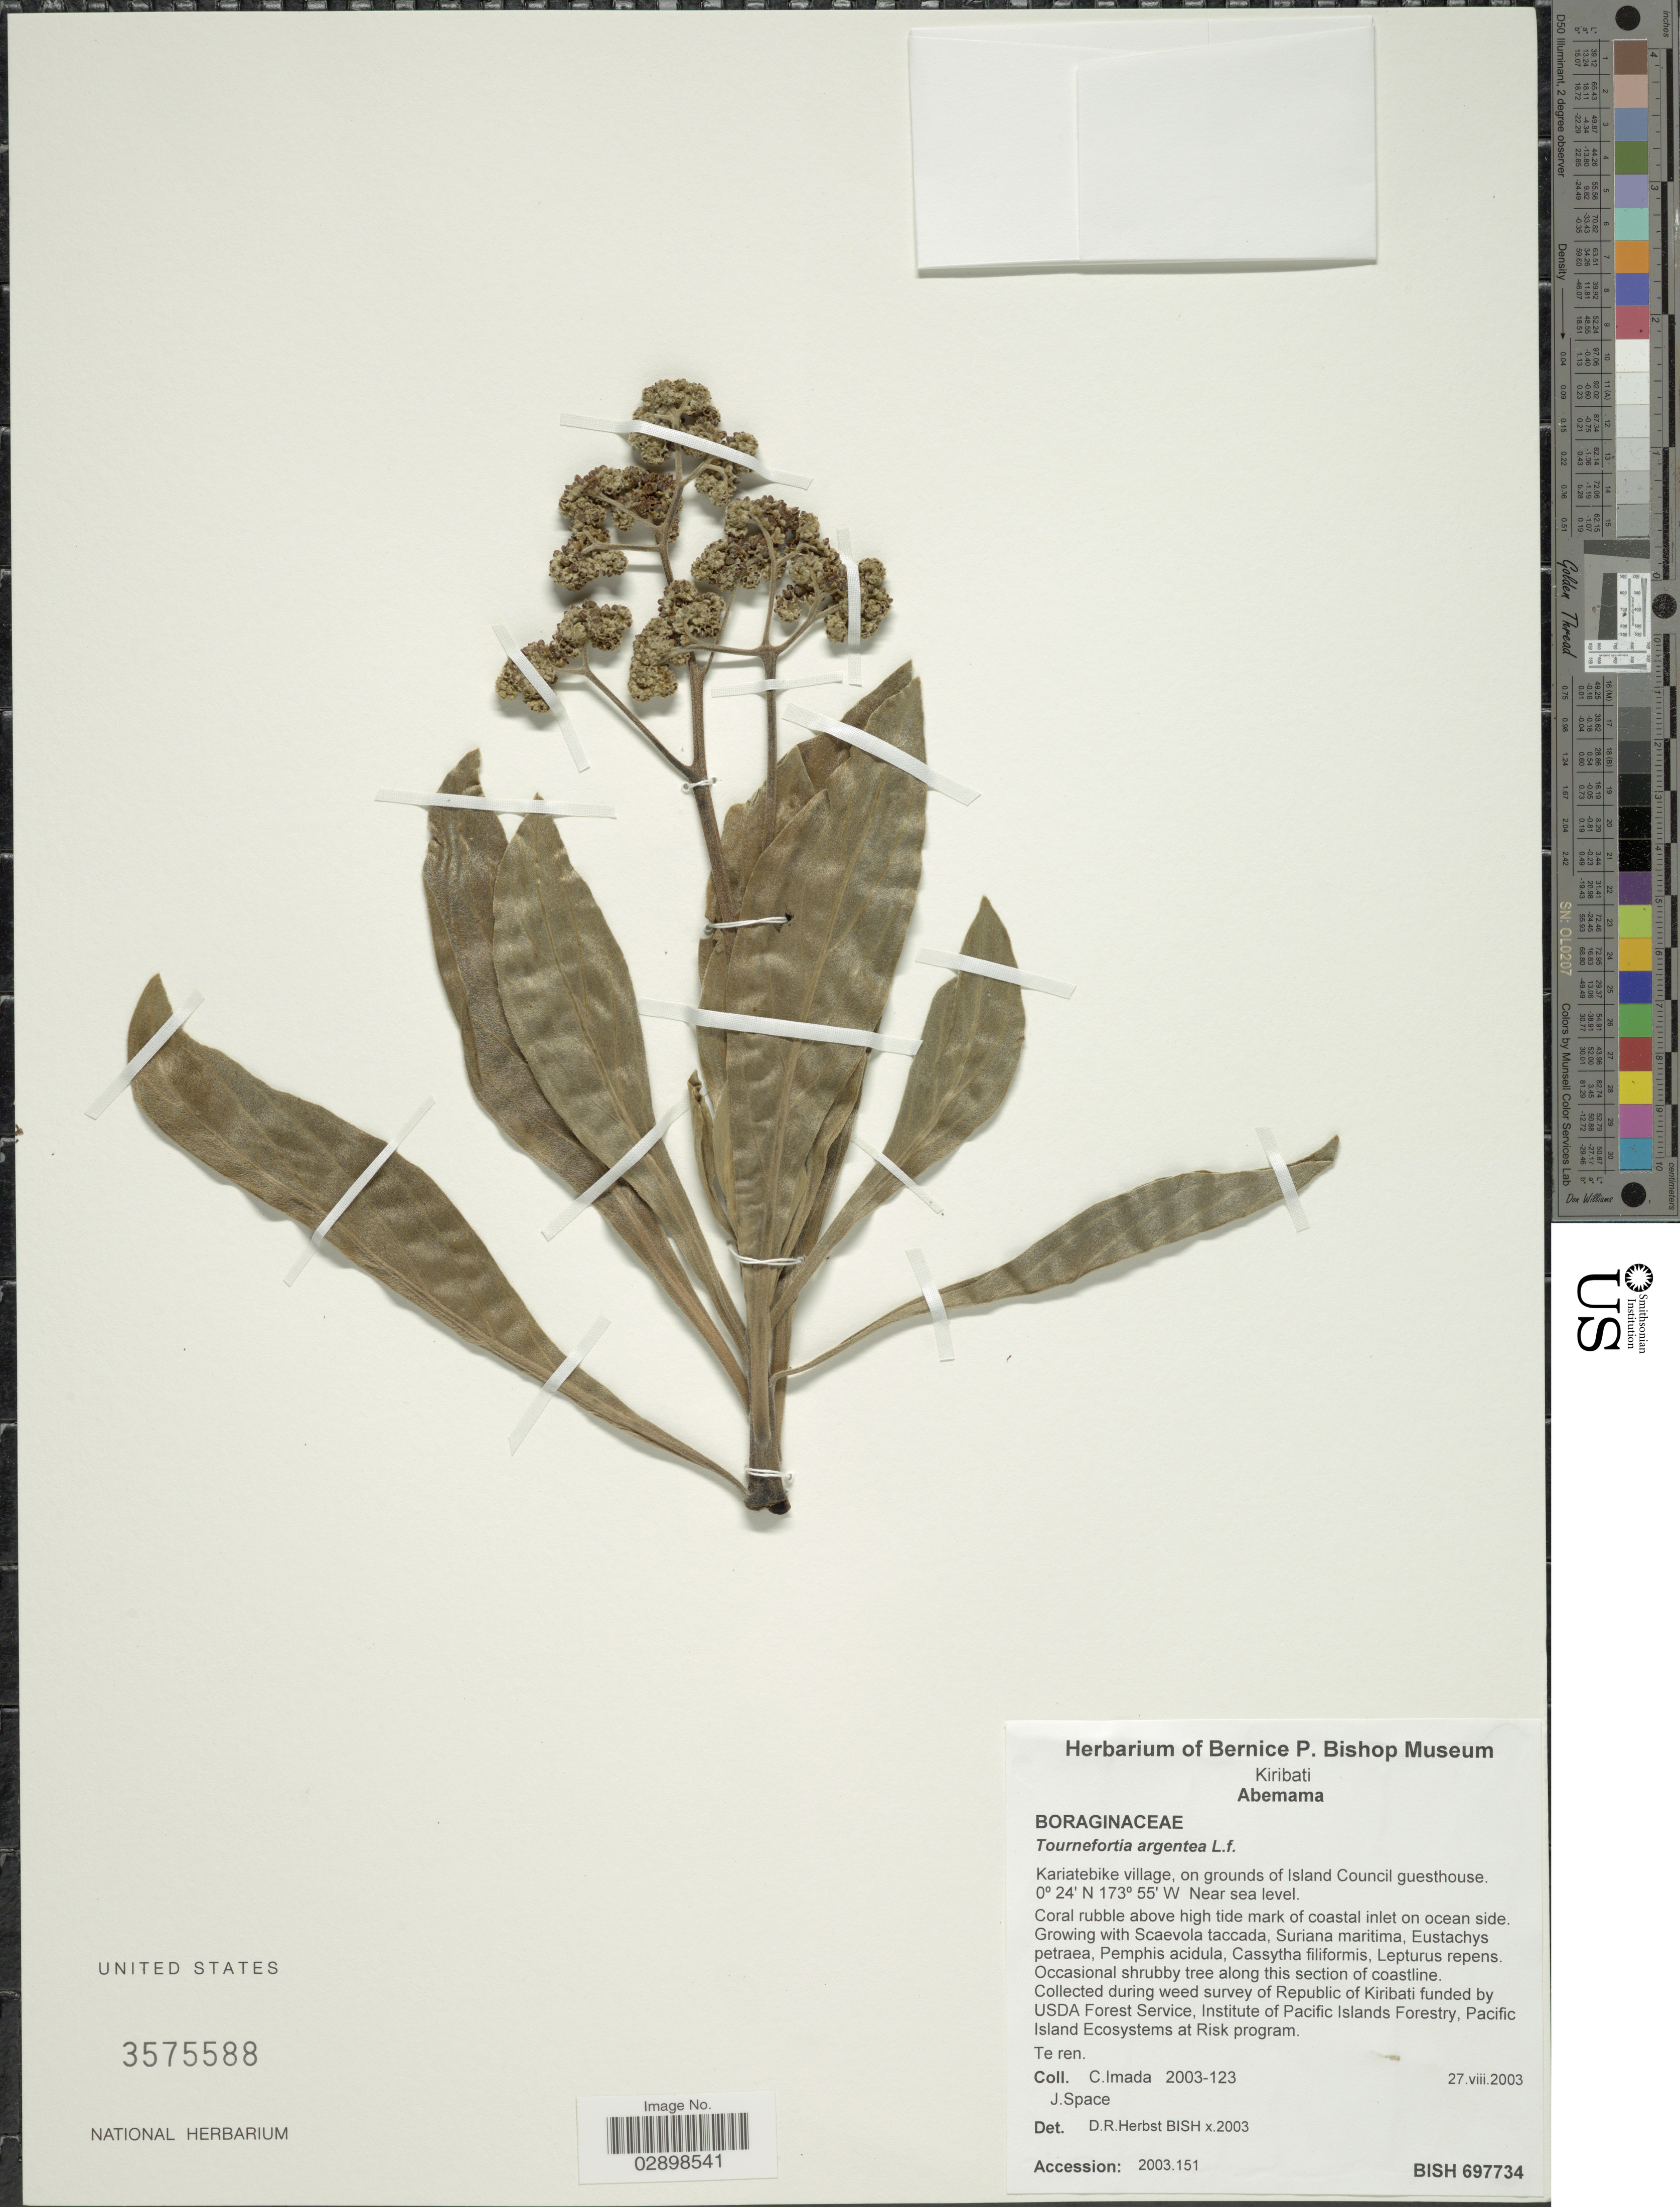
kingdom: Plantae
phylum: Tracheophyta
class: Magnoliopsida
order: Boraginales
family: Heliotropiaceae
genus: Heliotropium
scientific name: Heliotropium arboreum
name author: (Blanco) Mabberley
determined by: Wagner, W. L., (BOT), Smithsonian Institution - National Museum of Natural History (UNITED STATES)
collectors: C. Imada & J. Space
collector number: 2003-123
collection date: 2003-08-27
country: Kiribati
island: Abemama Atoll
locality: Abemama. Kariatebike village, on grounds of Island Council guesthouse.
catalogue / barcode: US 3575588